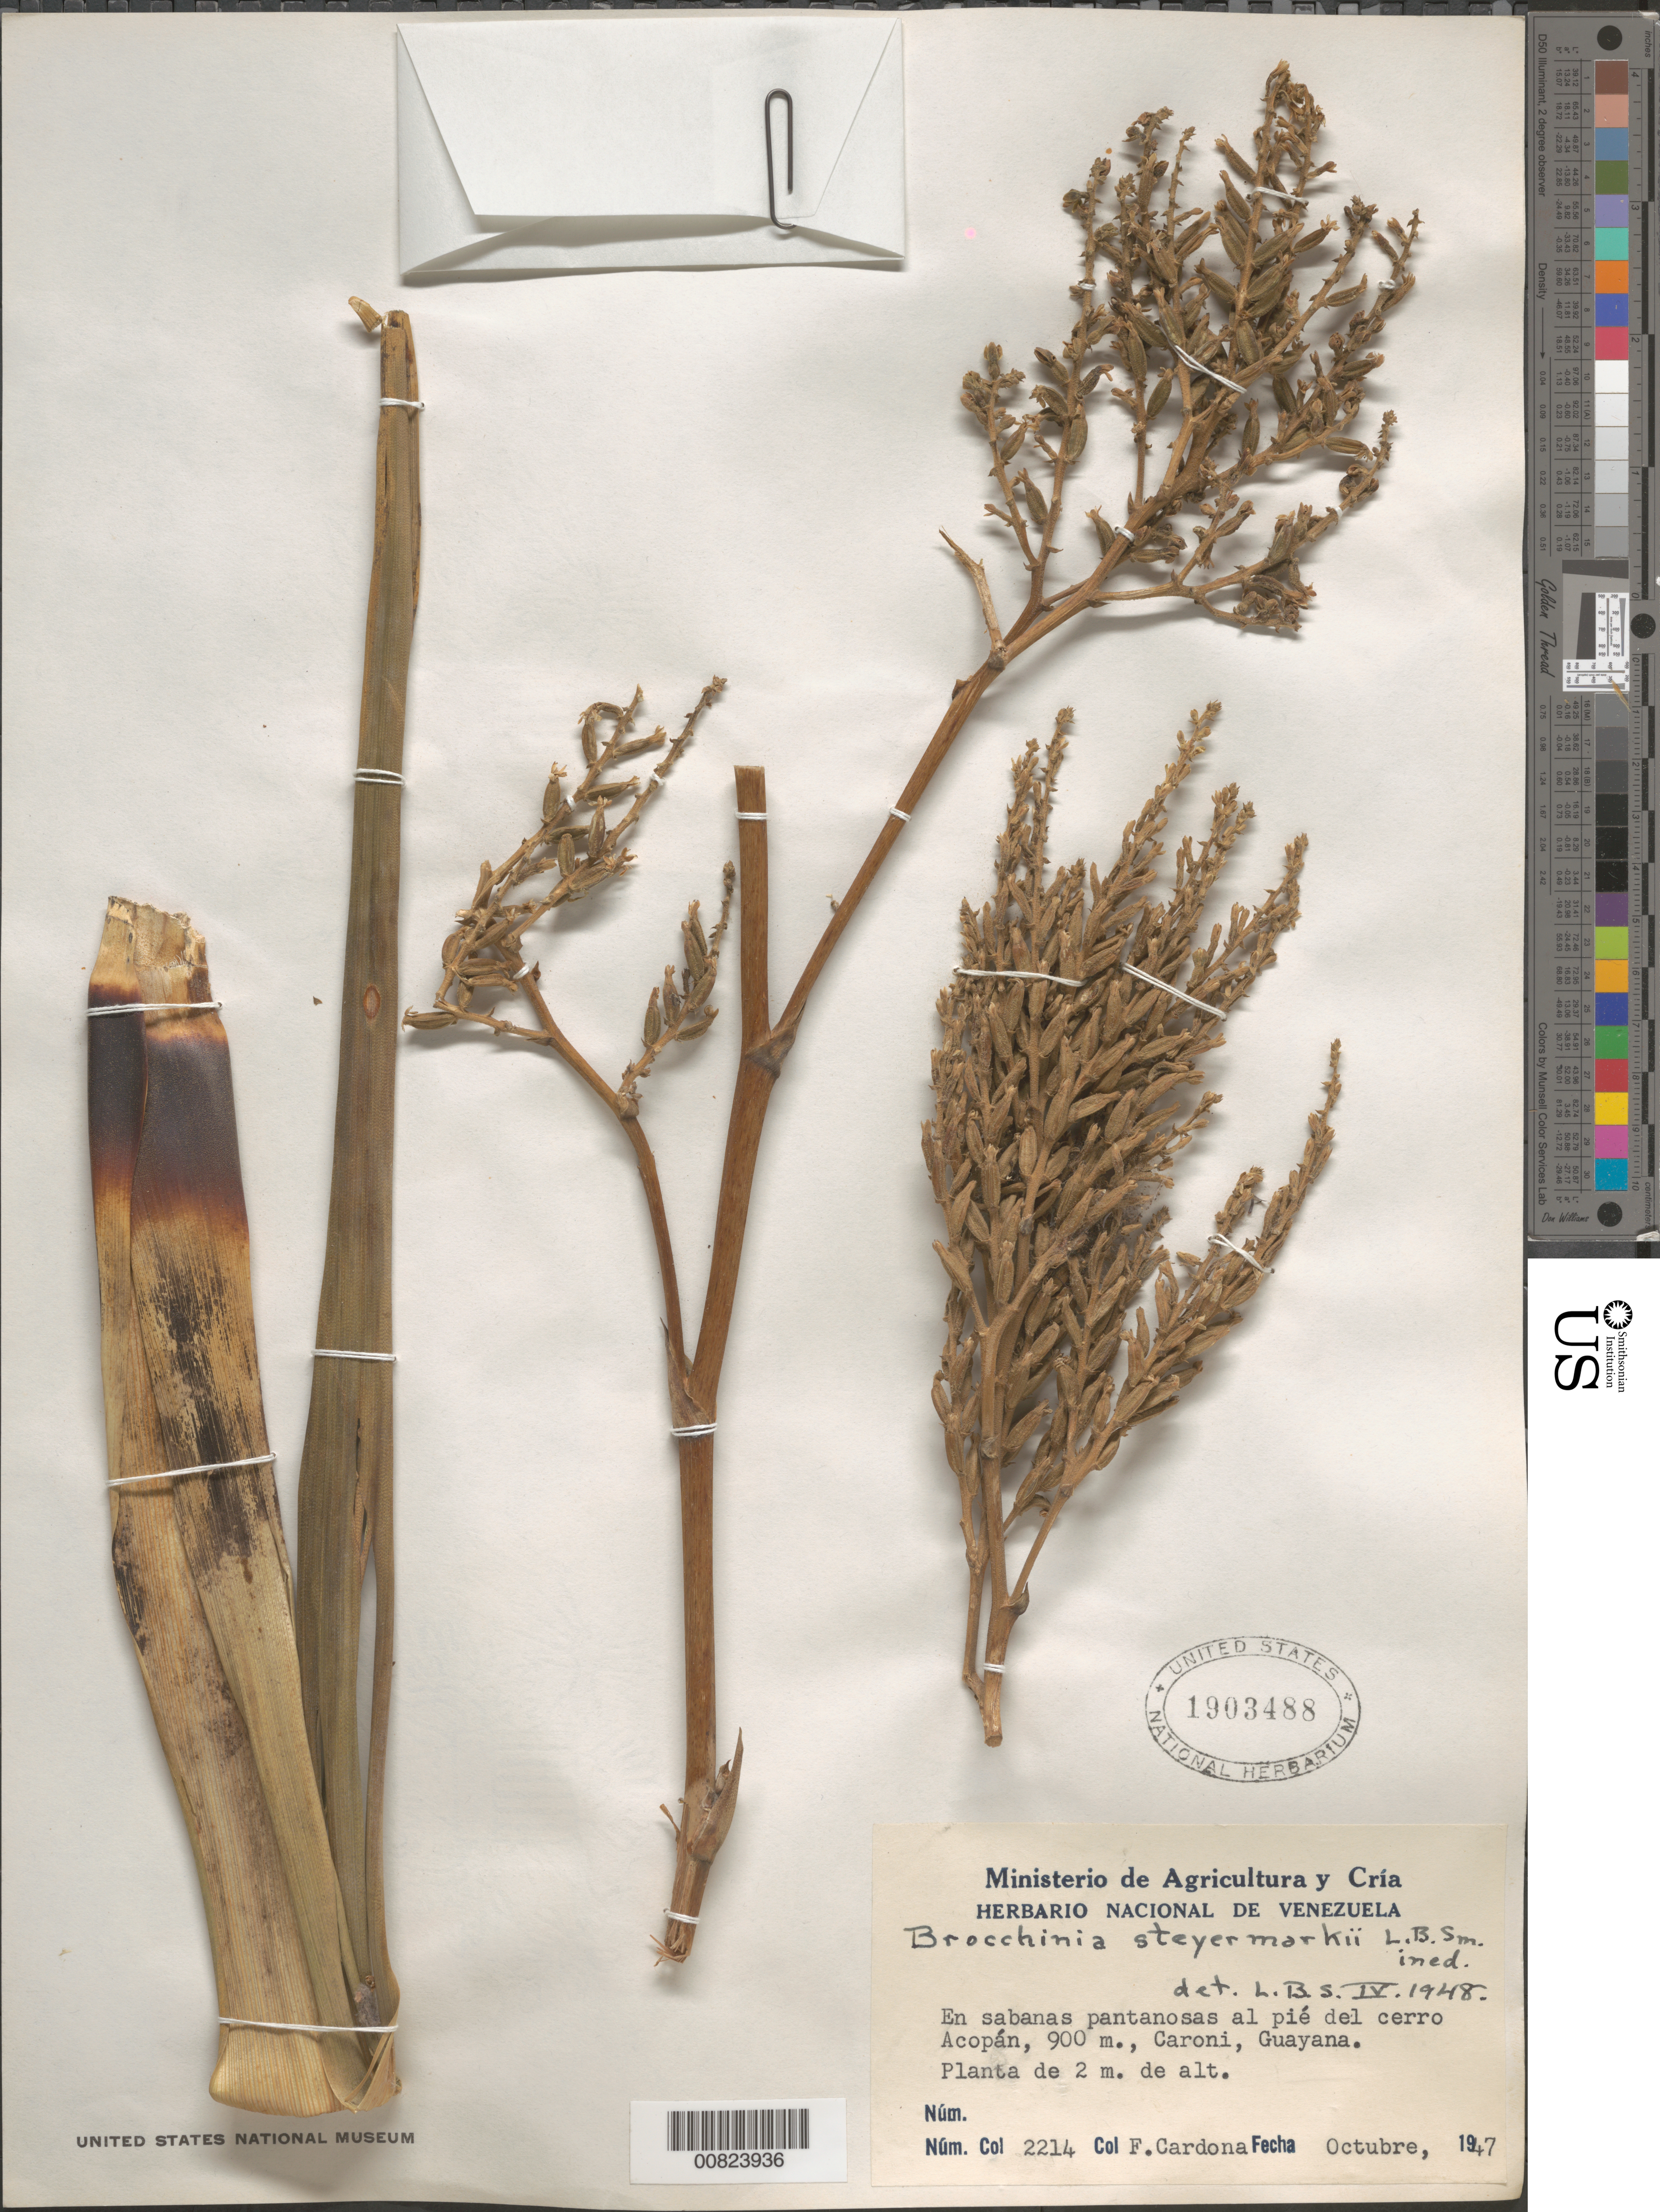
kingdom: Plantae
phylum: Tracheophyta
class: Liliopsida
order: Poales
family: Bromeliaceae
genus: Brocchinia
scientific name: Brocchinia steyermarkii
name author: L.B. Sm.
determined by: Smith, Lyman B., (US), NMNH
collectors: F. Cardona Puig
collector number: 2214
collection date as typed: Oct-47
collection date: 1947-10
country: Venezuela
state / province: Bolívar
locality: Río Caroní, Cerro Acopán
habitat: Sabanas pantanosas al pié del cerro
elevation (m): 900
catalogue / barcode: US 1903488